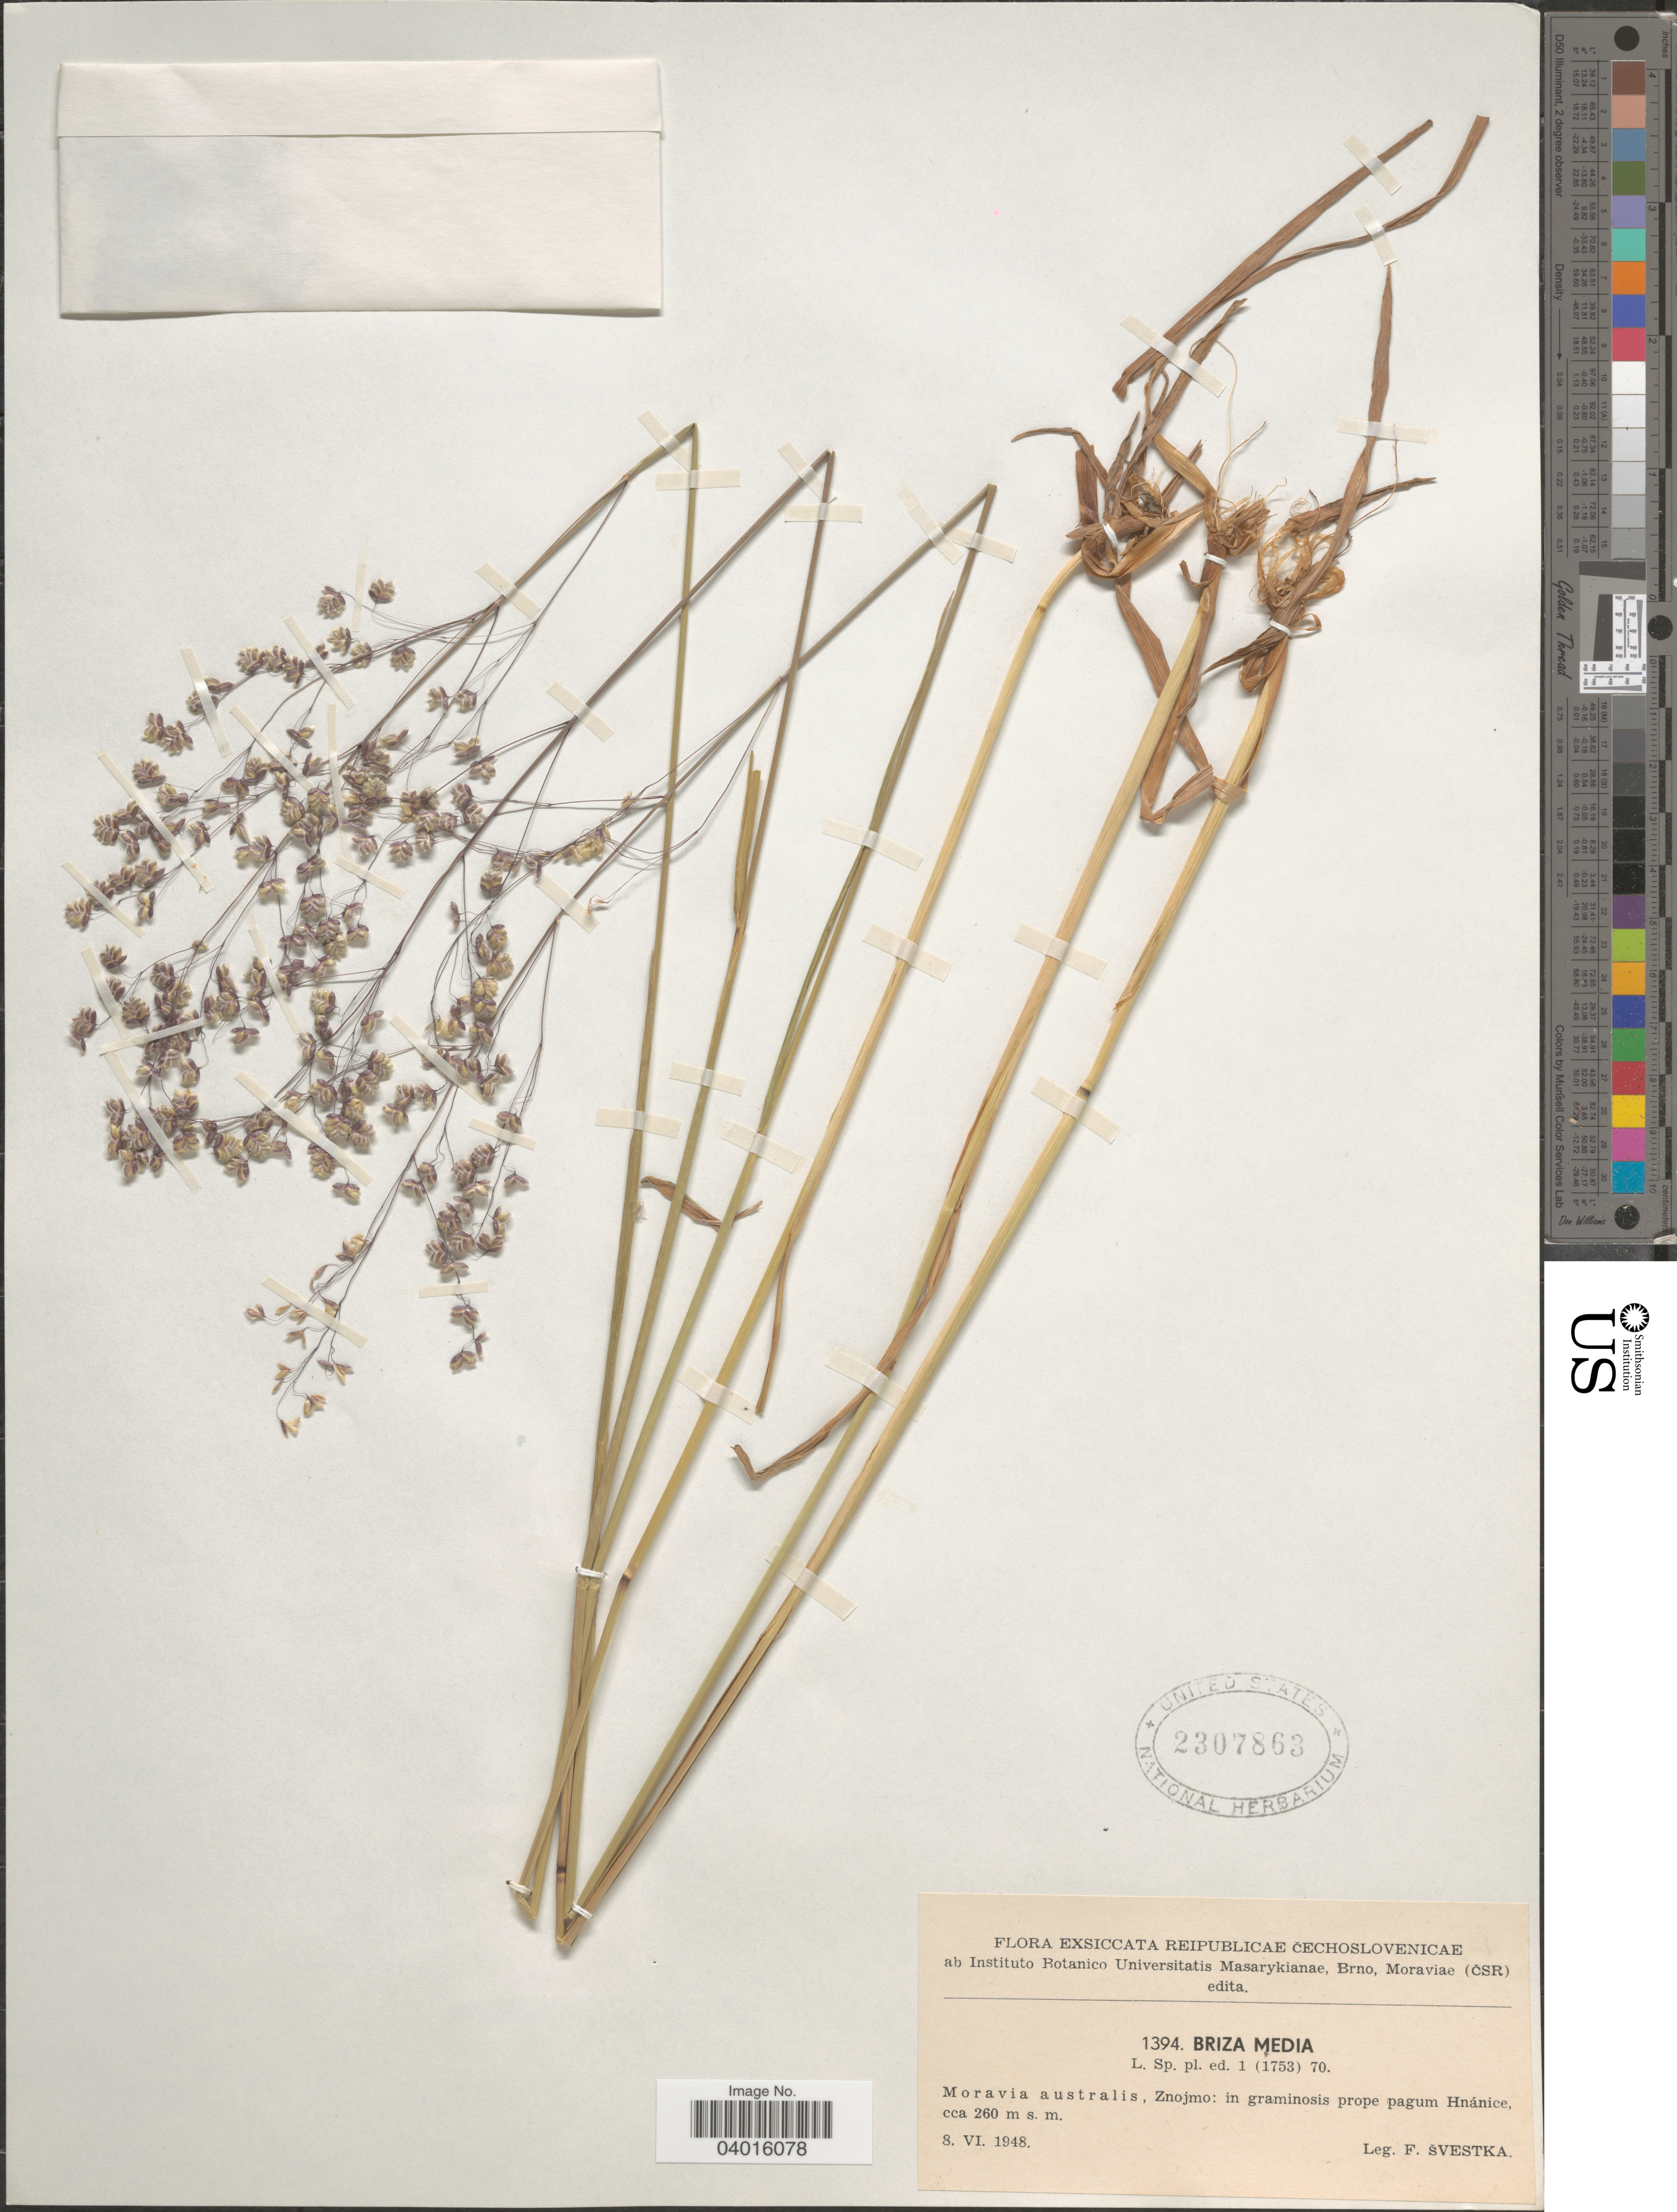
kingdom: Plantae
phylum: Tracheophyta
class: Liliopsida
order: Poales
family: Poaceae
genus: Briza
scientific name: Briza media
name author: L.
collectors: F. Svestka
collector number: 1394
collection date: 1948-06-08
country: Czechia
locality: Reipublicae Čechoslovenicae. Moravia australis, Znojmo: in graminosis prope pagum Hnánice.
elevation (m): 260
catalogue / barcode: US 2307863